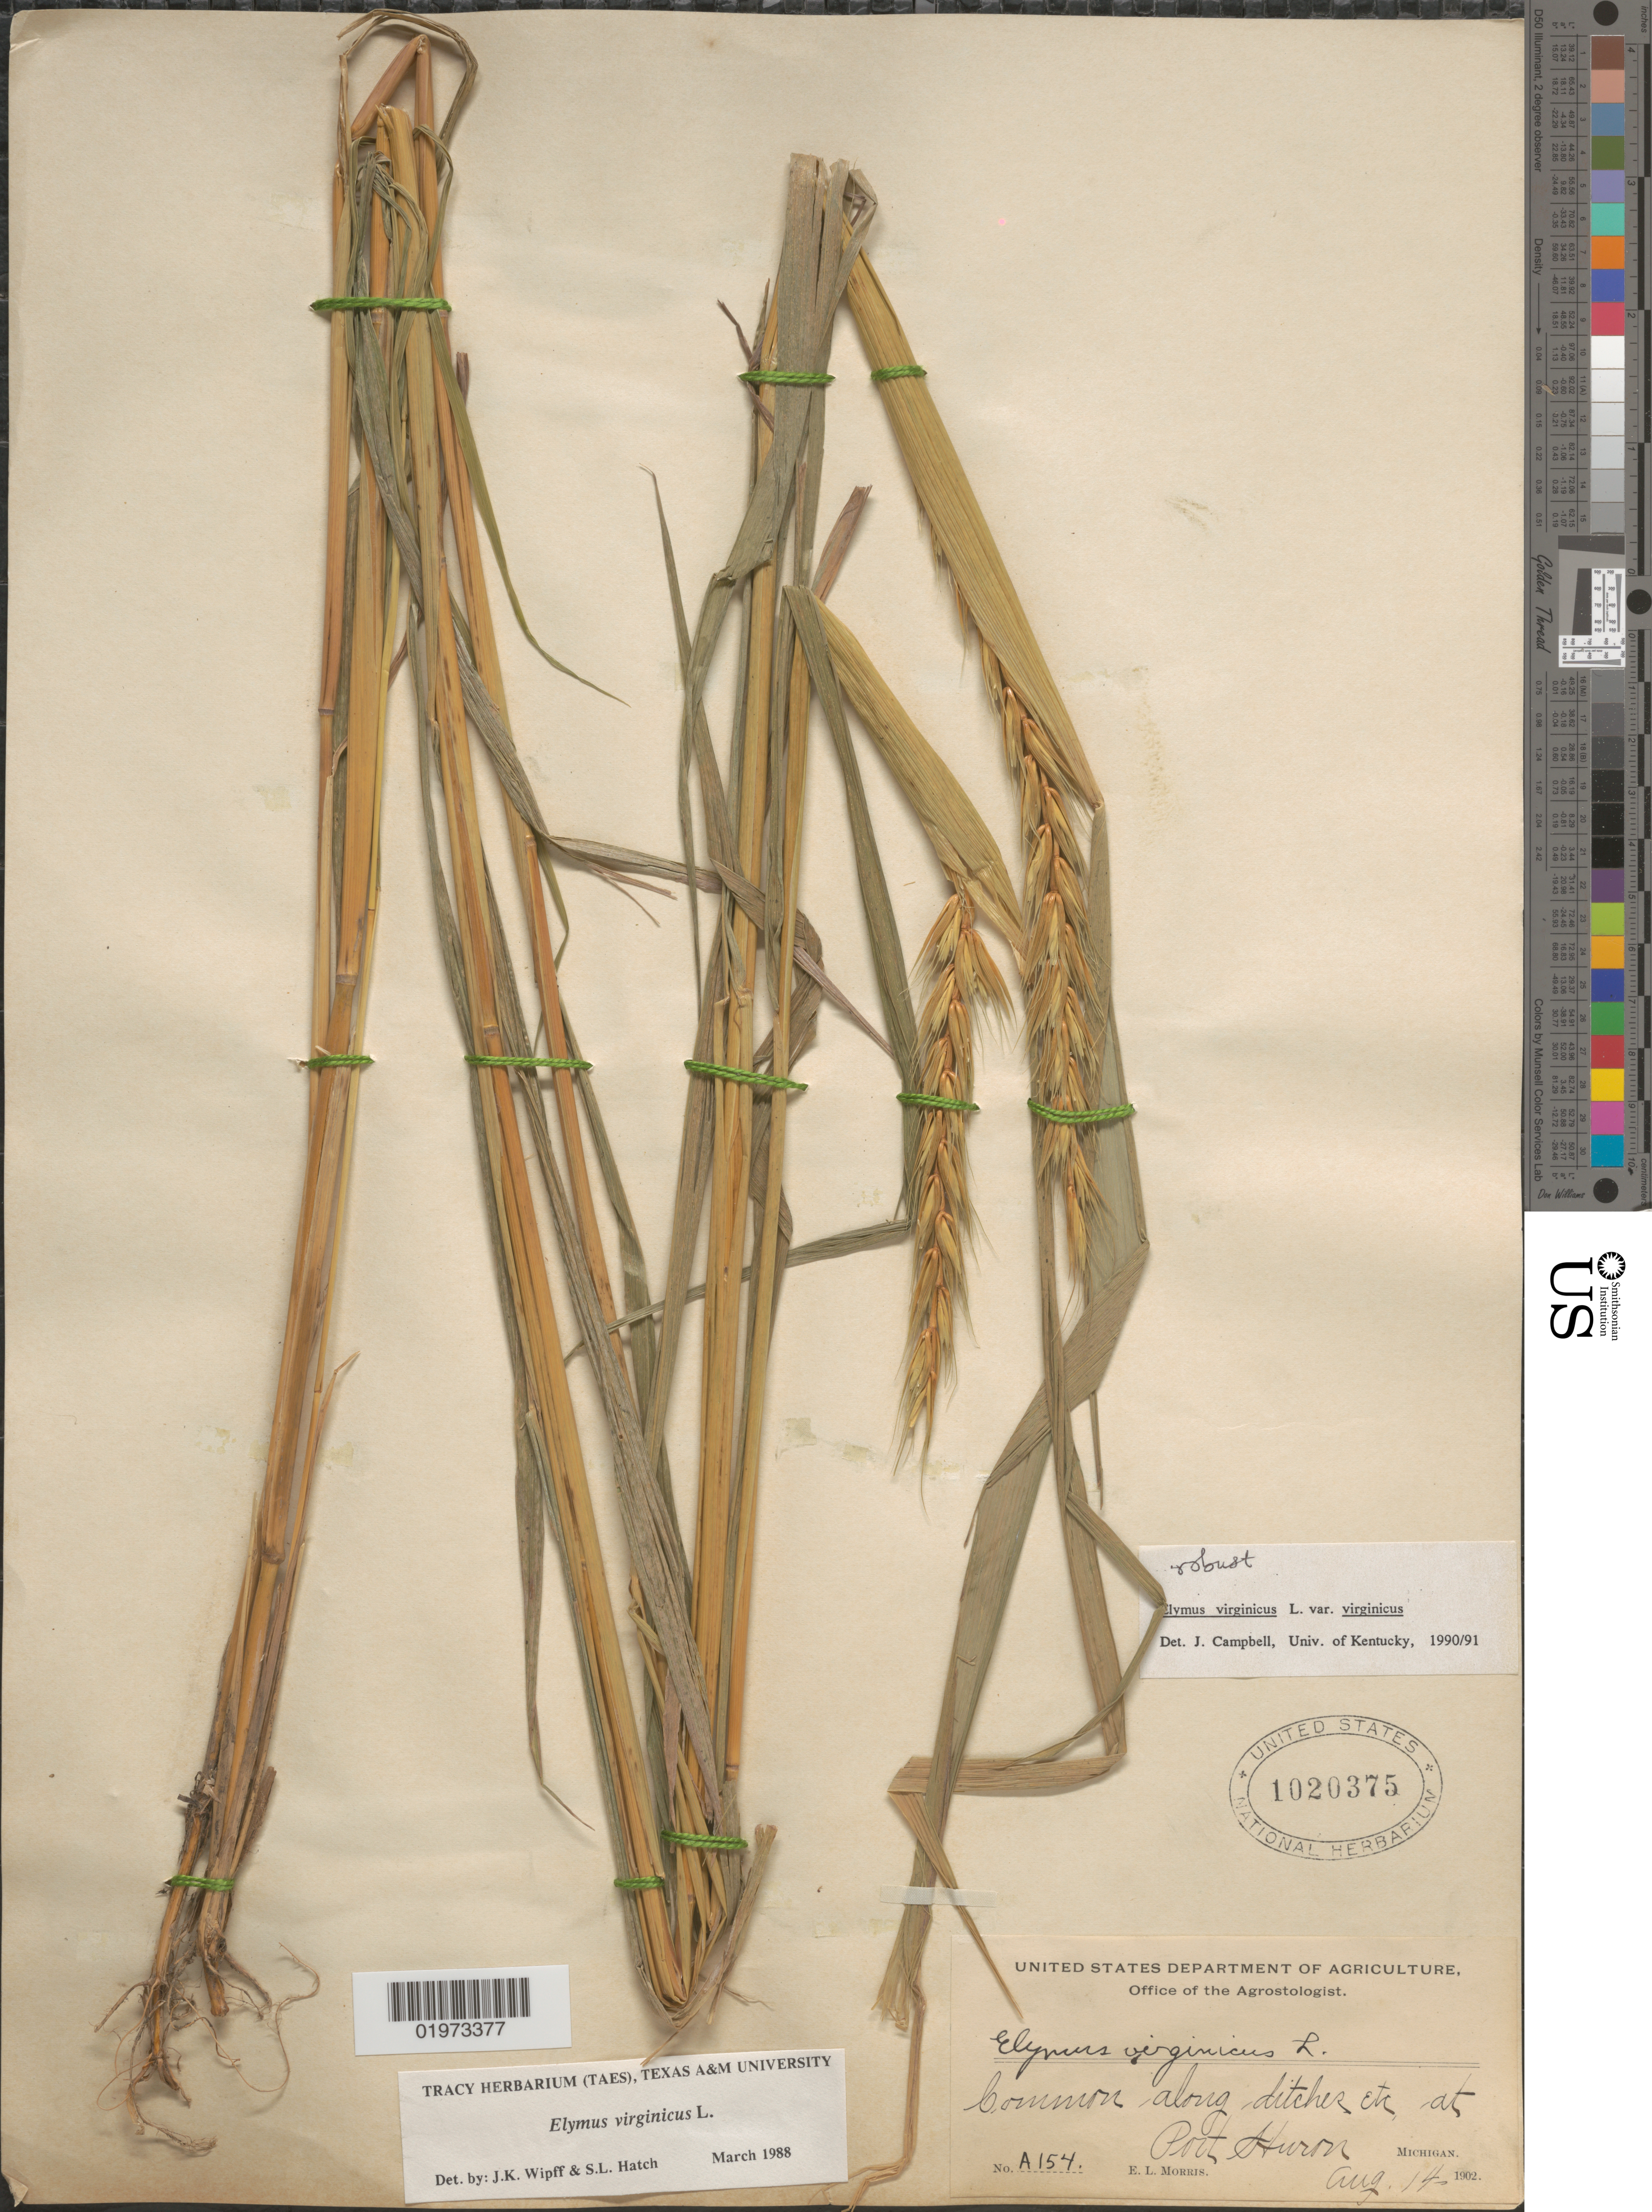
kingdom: Plantae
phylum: Tracheophyta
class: Liliopsida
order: Poales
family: Poaceae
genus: Elymus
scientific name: Elymus virginicus var. virginicus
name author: L.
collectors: E. Morris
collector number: A154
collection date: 1902-08-14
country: United States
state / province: Michigan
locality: Common along ditches etc at Port Huron.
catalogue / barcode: US 1020375